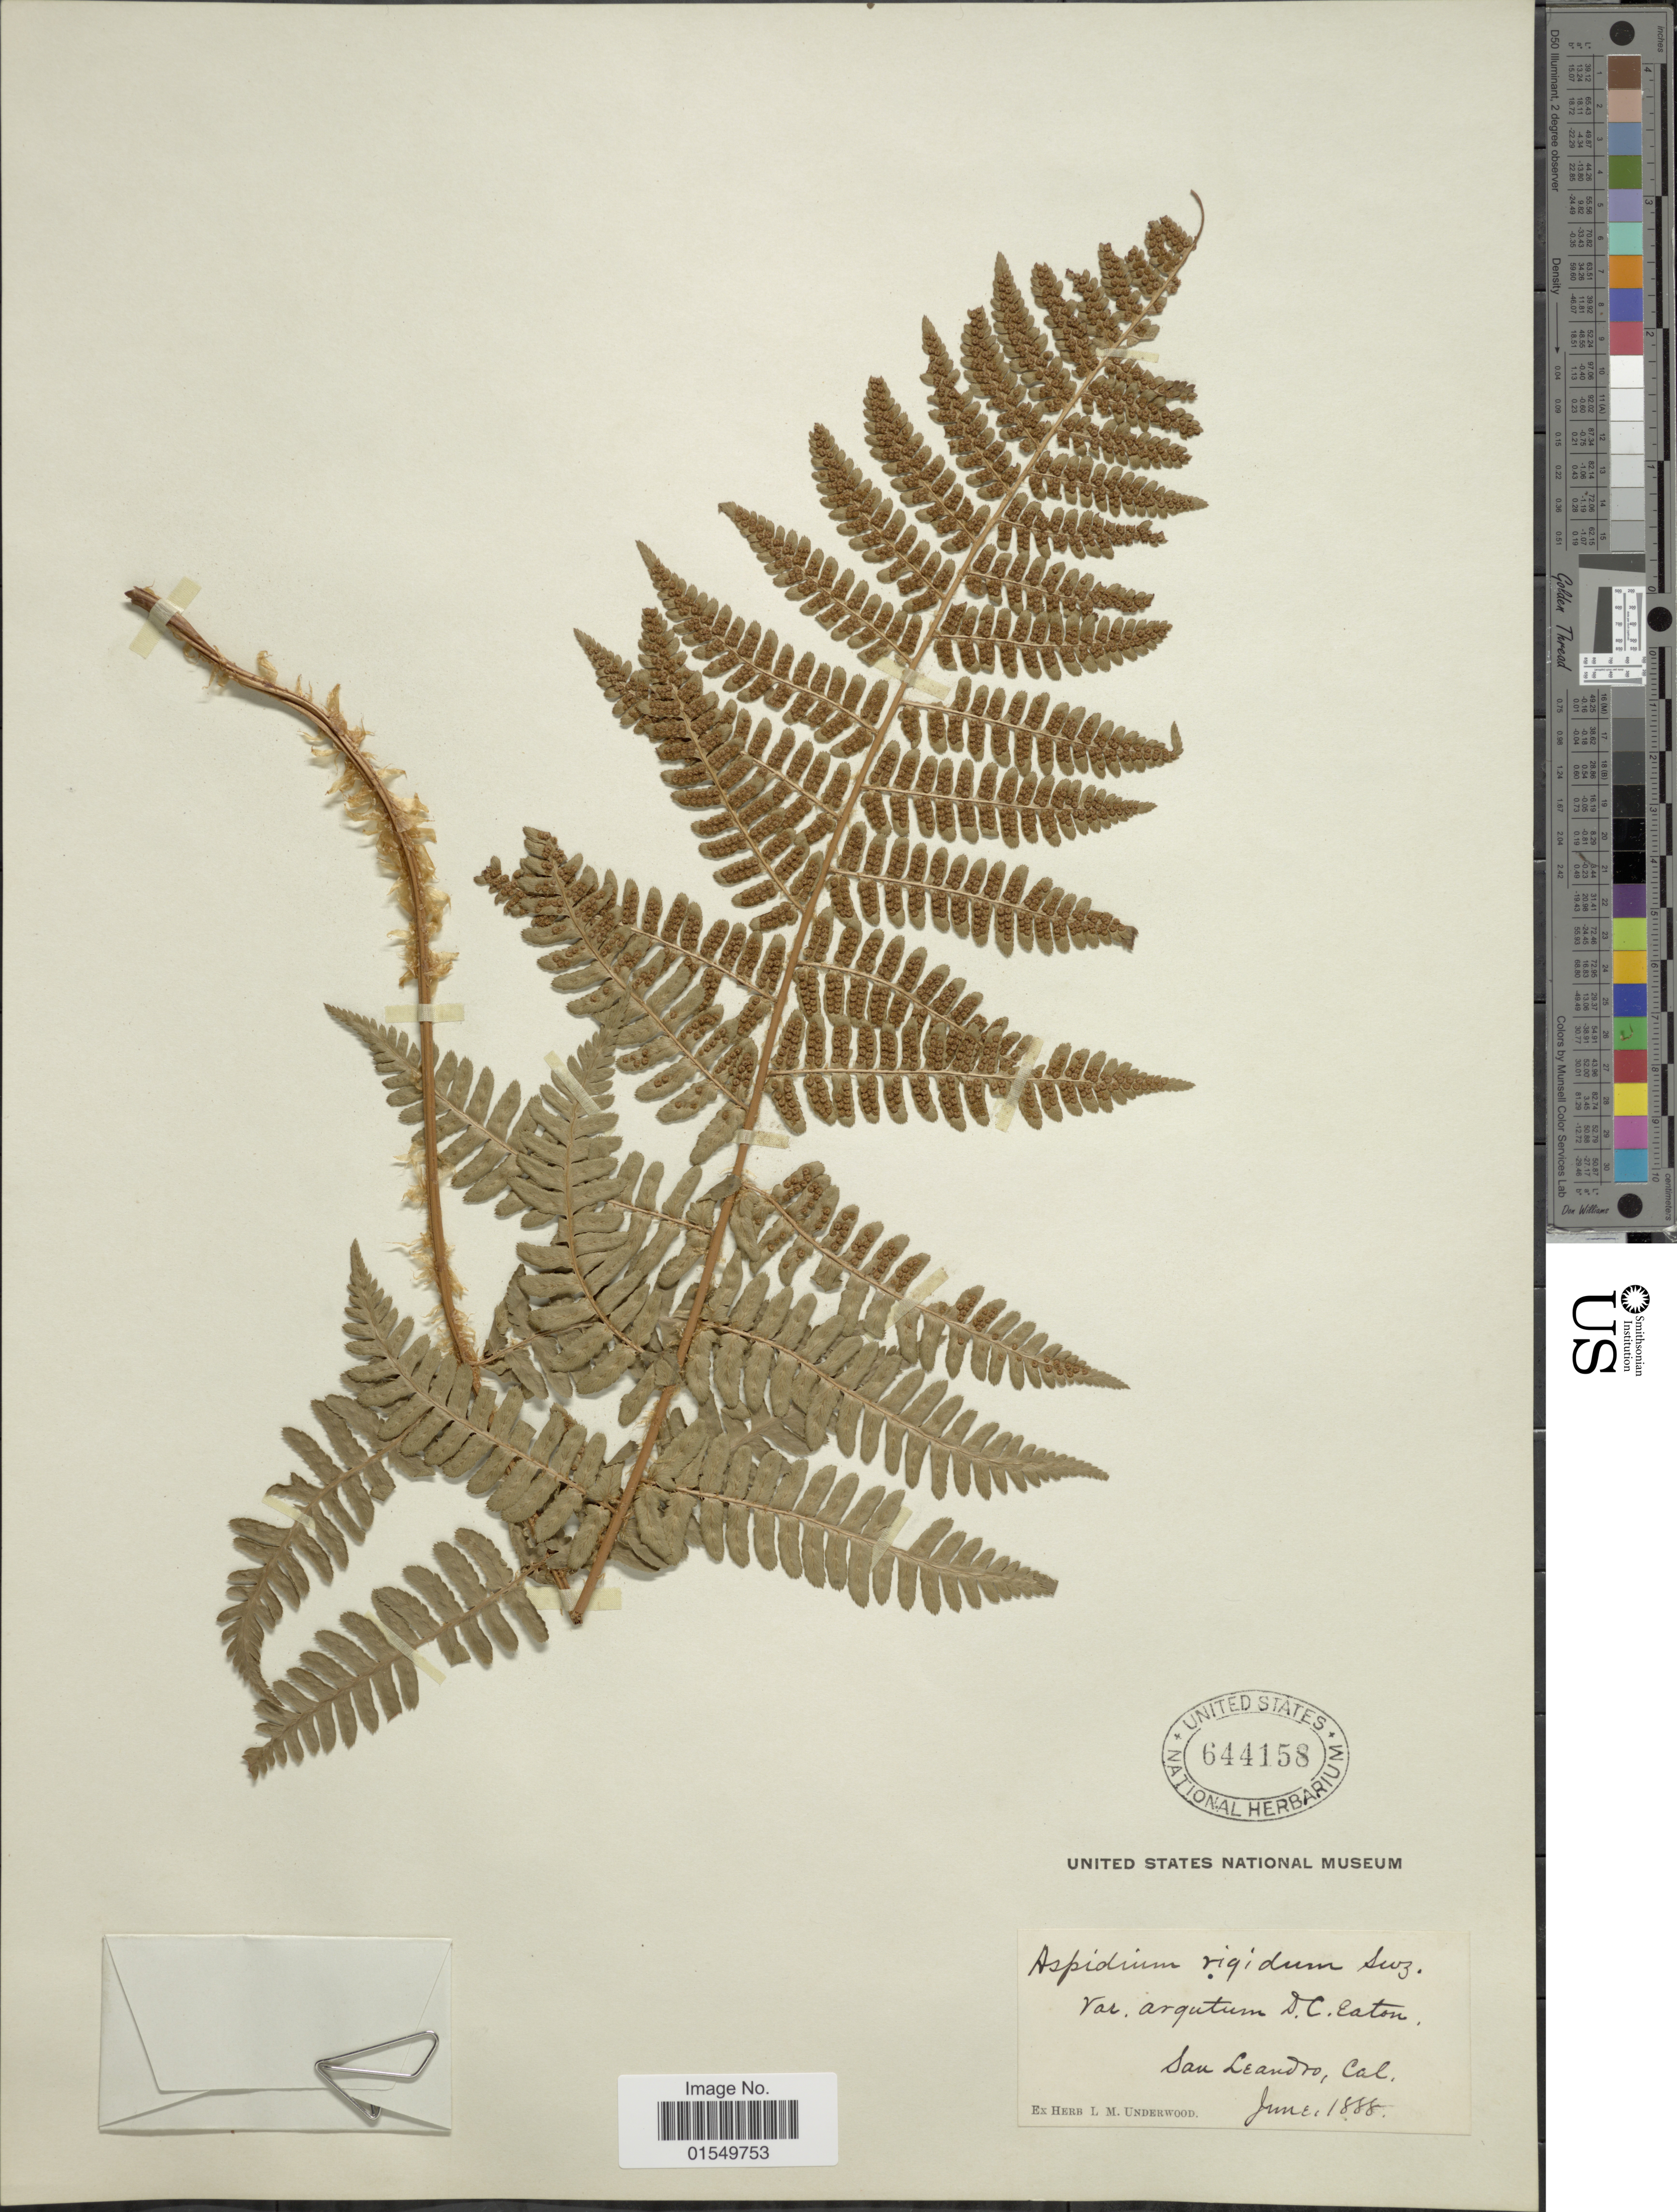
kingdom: Plantae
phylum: Tracheophyta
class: Polypodiopsida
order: Polypodiales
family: Dryopteridaceae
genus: Dryopteris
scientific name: Dryopteris arguta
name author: (Kaulf.) Maxon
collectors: ex herb. L. M. Underwood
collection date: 1888-06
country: United States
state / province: California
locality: San Leandro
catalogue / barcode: US 644158